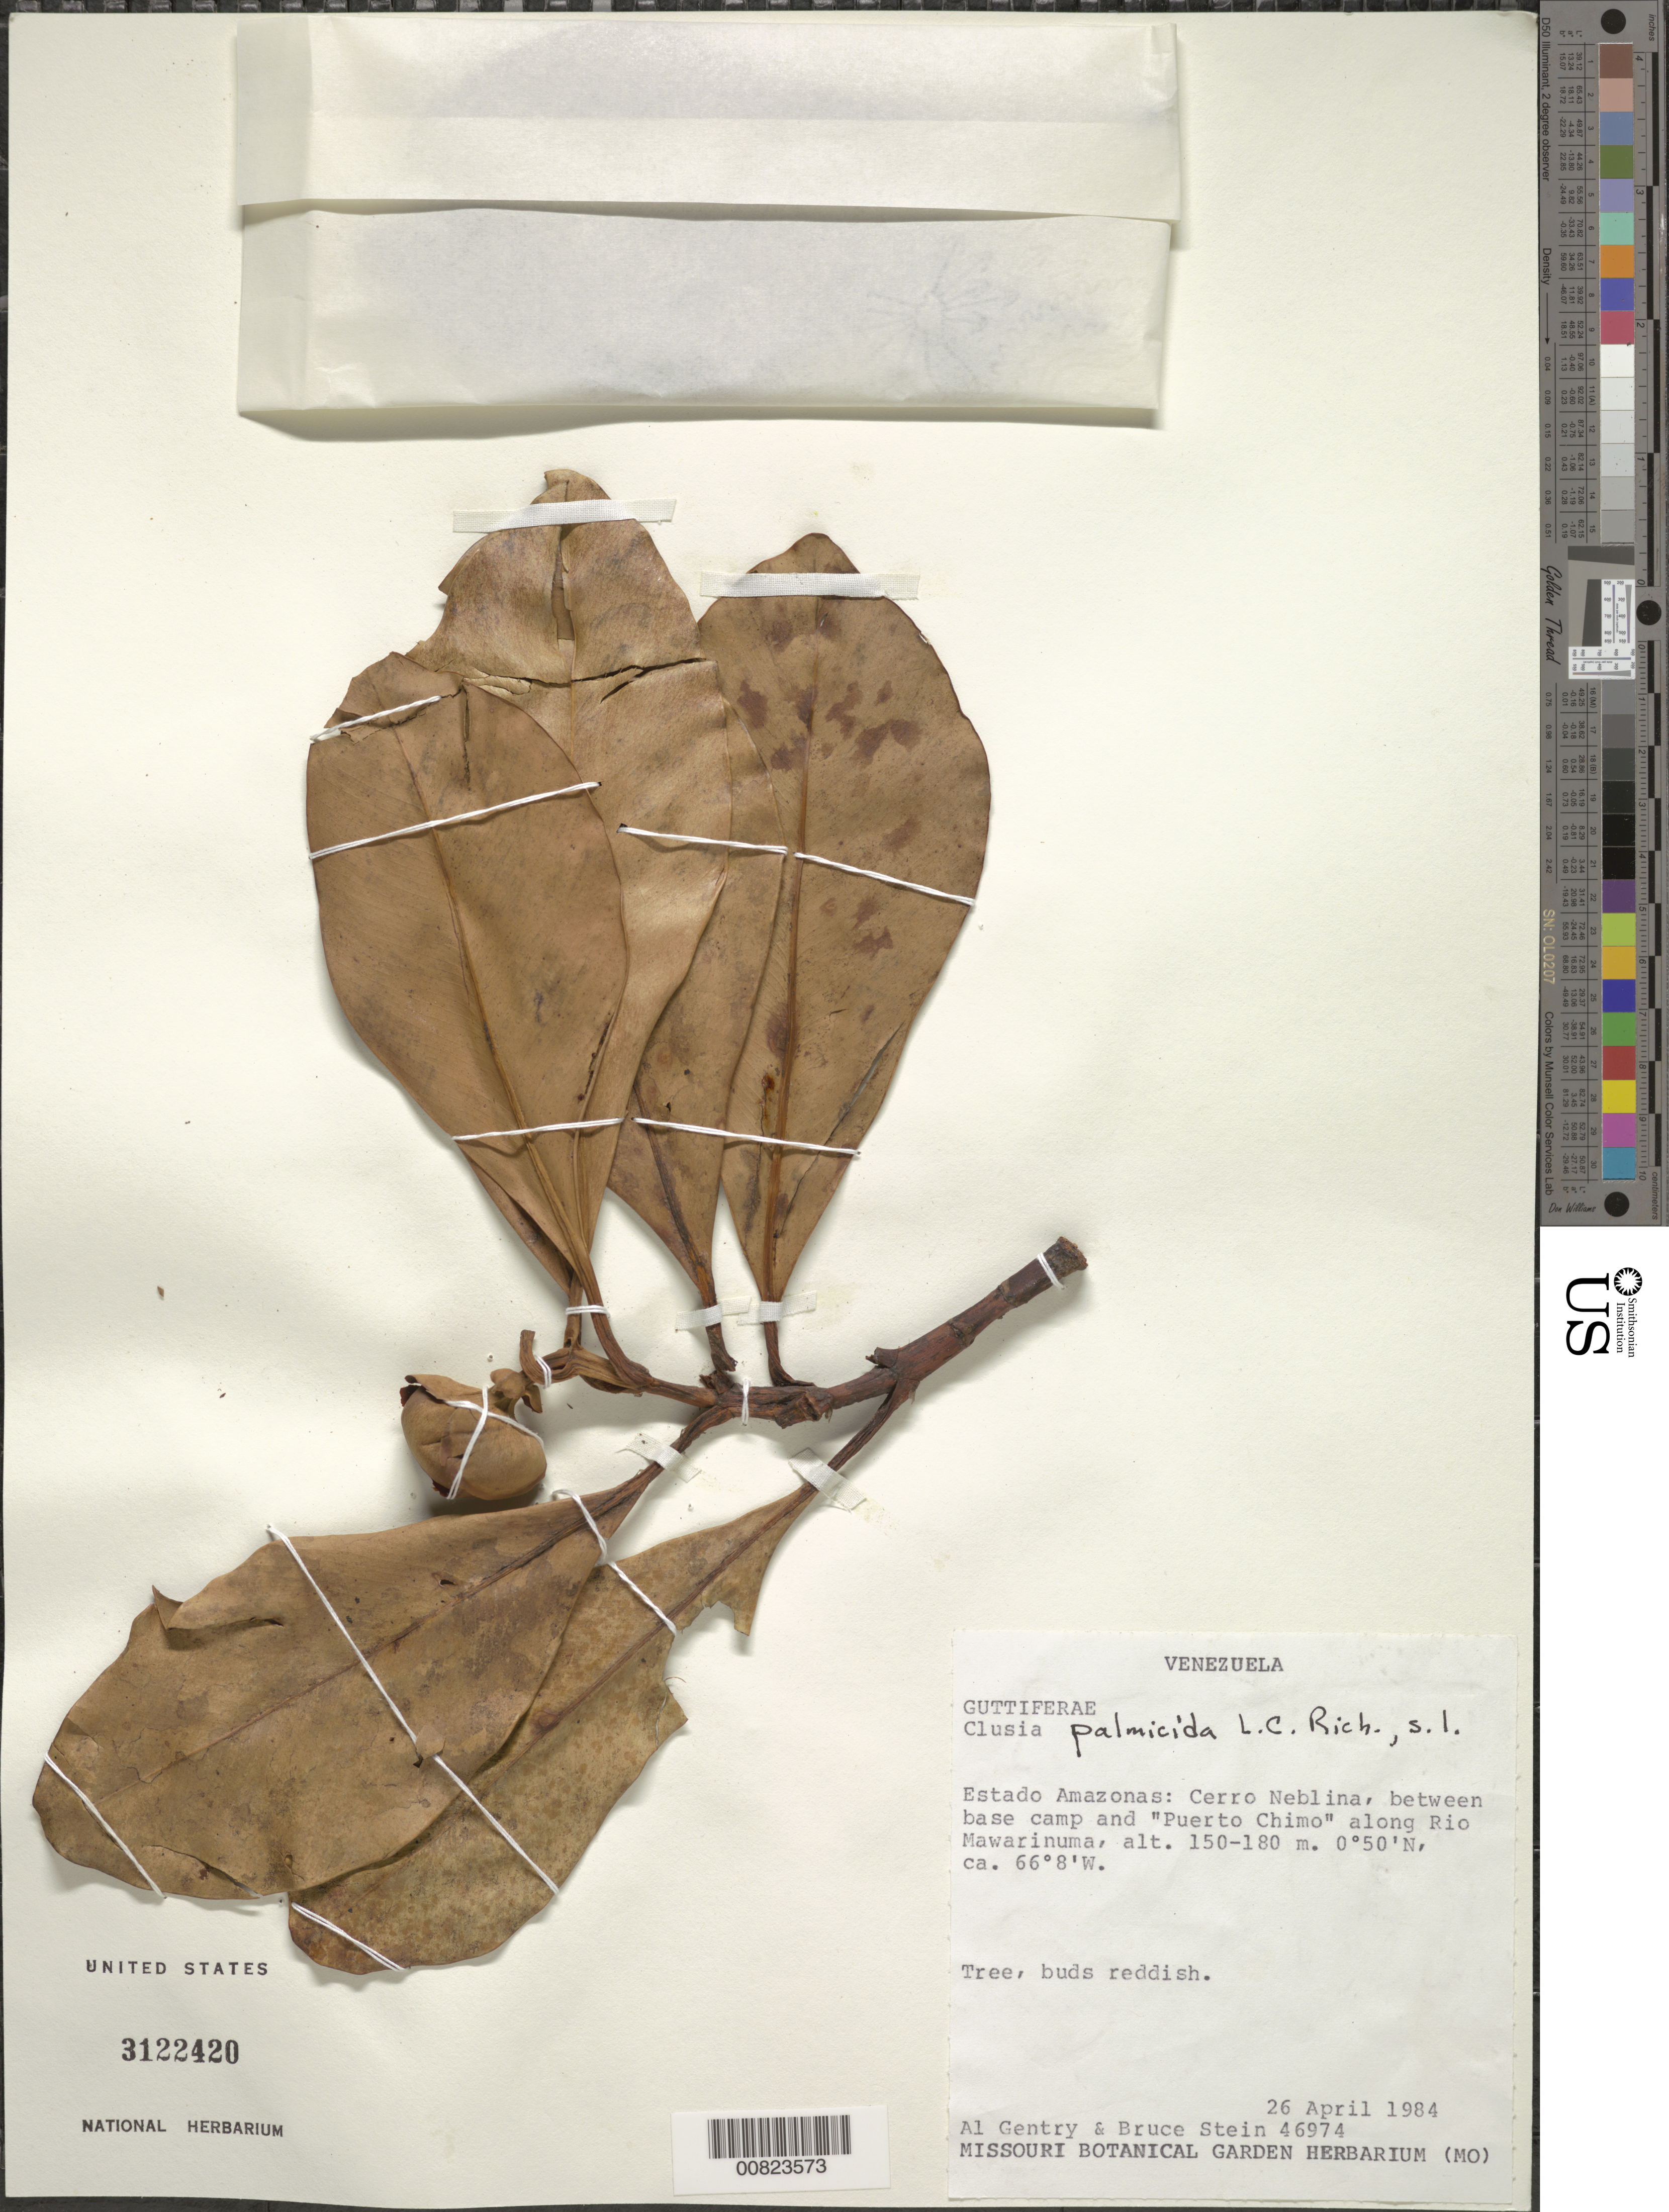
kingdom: Plantae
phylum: Tracheophyta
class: Magnoliopsida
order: Malpighiales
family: Clusiaceae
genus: Clusia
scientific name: Clusia palmicida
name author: Rich.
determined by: Pipoly, J. J., III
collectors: A. H. Gentry & B. Stein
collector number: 46974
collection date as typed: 26-Apr-84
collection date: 1984-04-26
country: Venezuela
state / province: Amazonas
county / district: Río Negro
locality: Cerro de La Neblina, Río Mawarinuma, between base camp and "Puerto Chimo"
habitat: Along river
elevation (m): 150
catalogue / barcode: US 3122420